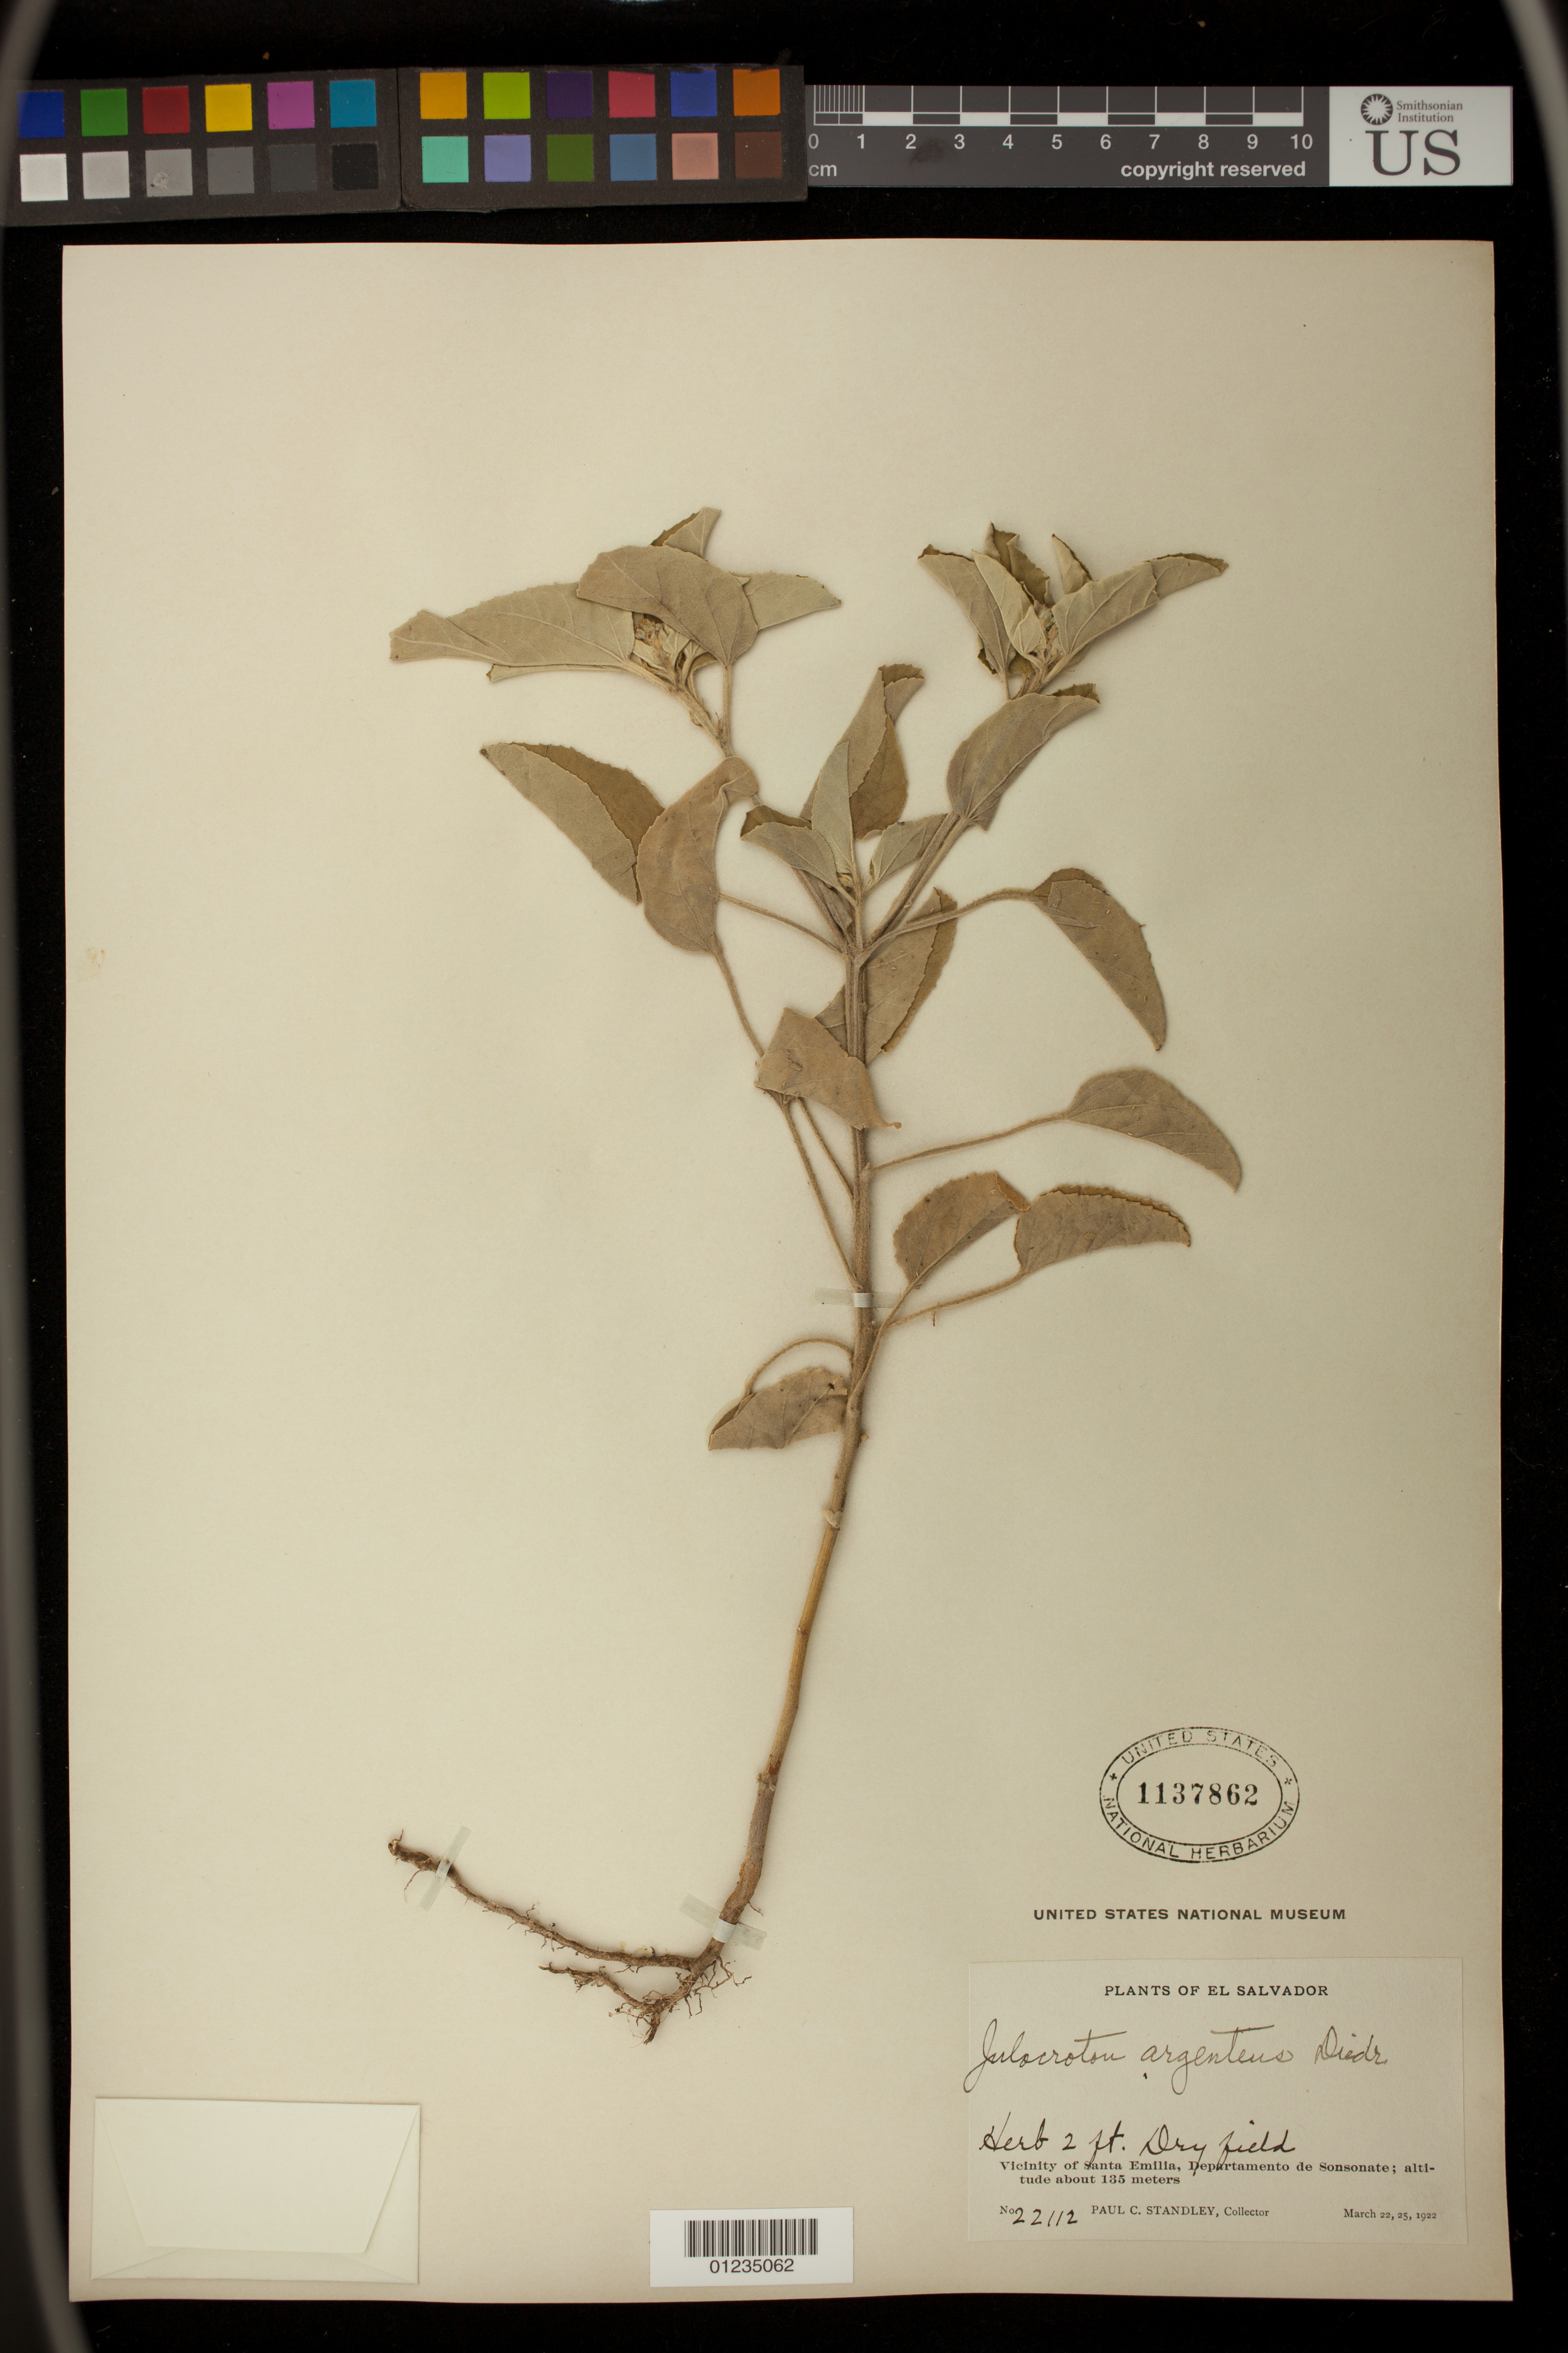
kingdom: Plantae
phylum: Tracheophyta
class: Magnoliopsida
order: Malpighiales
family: Euphorbiaceae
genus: Julocroton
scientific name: Julocroton argenteus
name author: (L.) Didr.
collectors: P. C. Standley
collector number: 22112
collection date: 1922-03-22/1922-03-25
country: El Salvador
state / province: Sonsonate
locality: Vicinity of Santa Emilia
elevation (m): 135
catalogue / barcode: US 1137862